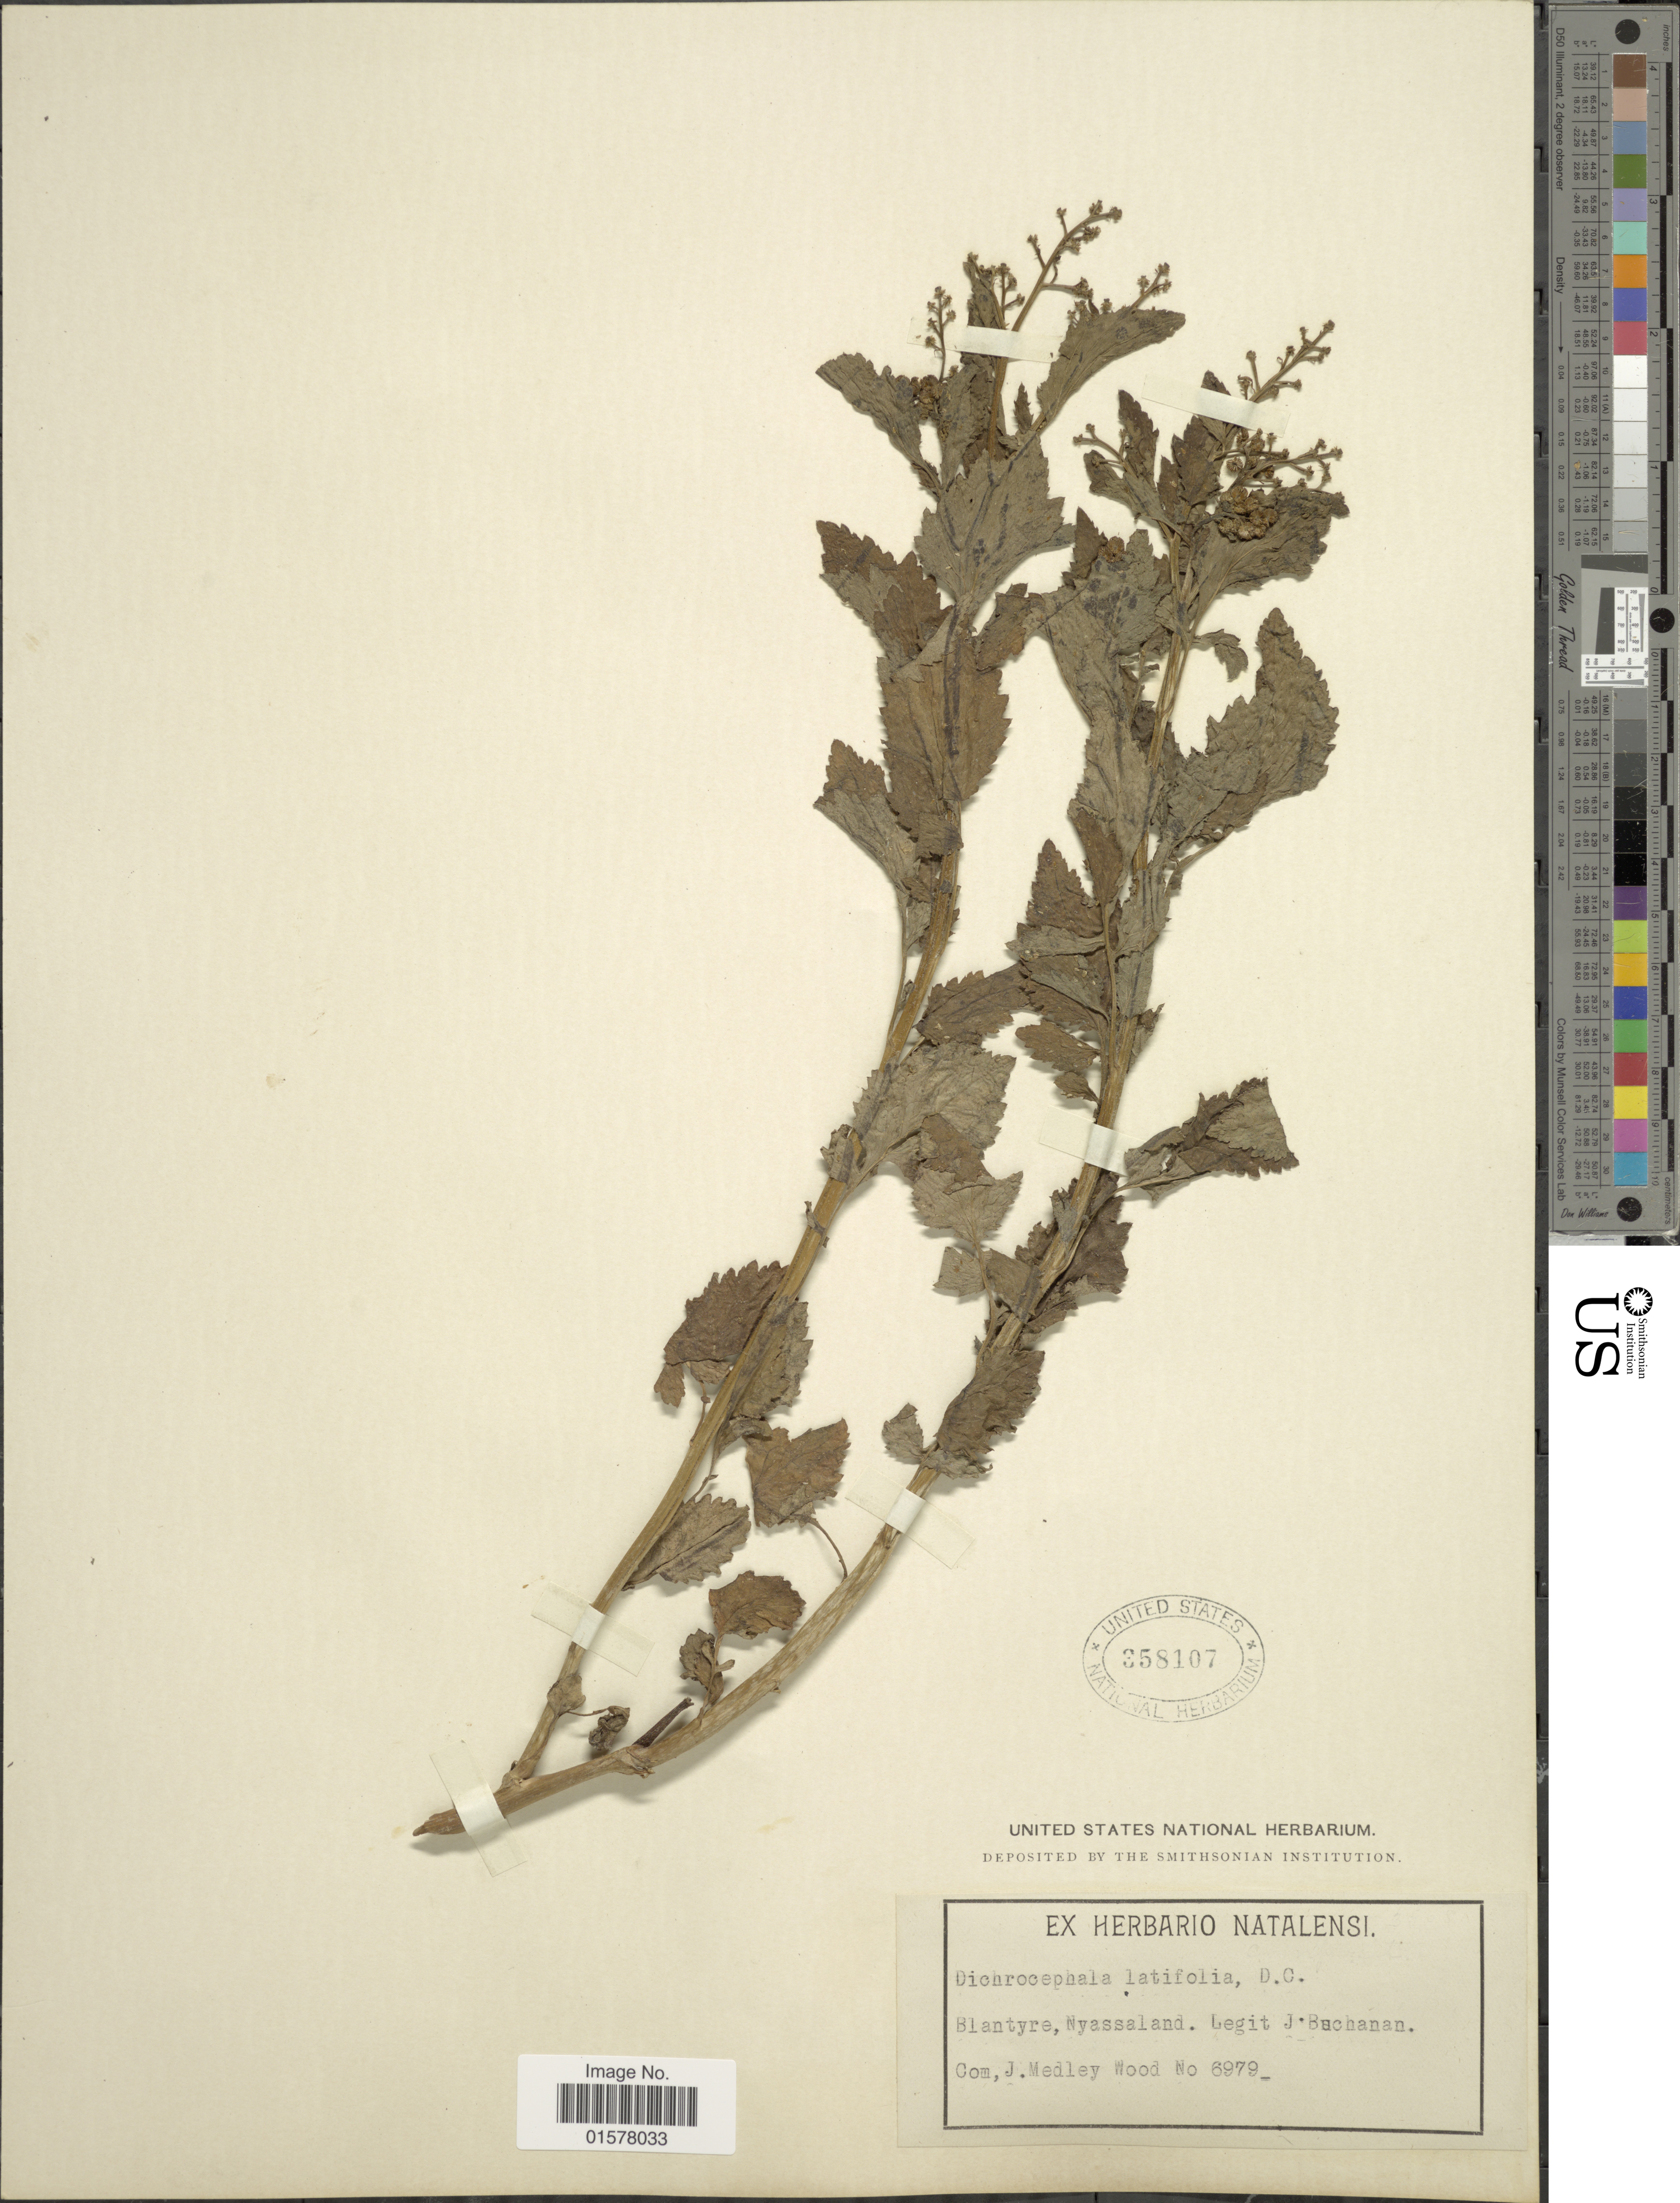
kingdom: Plantae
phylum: Tracheophyta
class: Magnoliopsida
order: Asterales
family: Asteraceae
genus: Dichrocephala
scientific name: Dichrocephala integrifolia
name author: (L. f.) Kuntze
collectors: J. Buchanan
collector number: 6979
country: Malawi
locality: Blantyre, Nyassaland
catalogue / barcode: US 358107